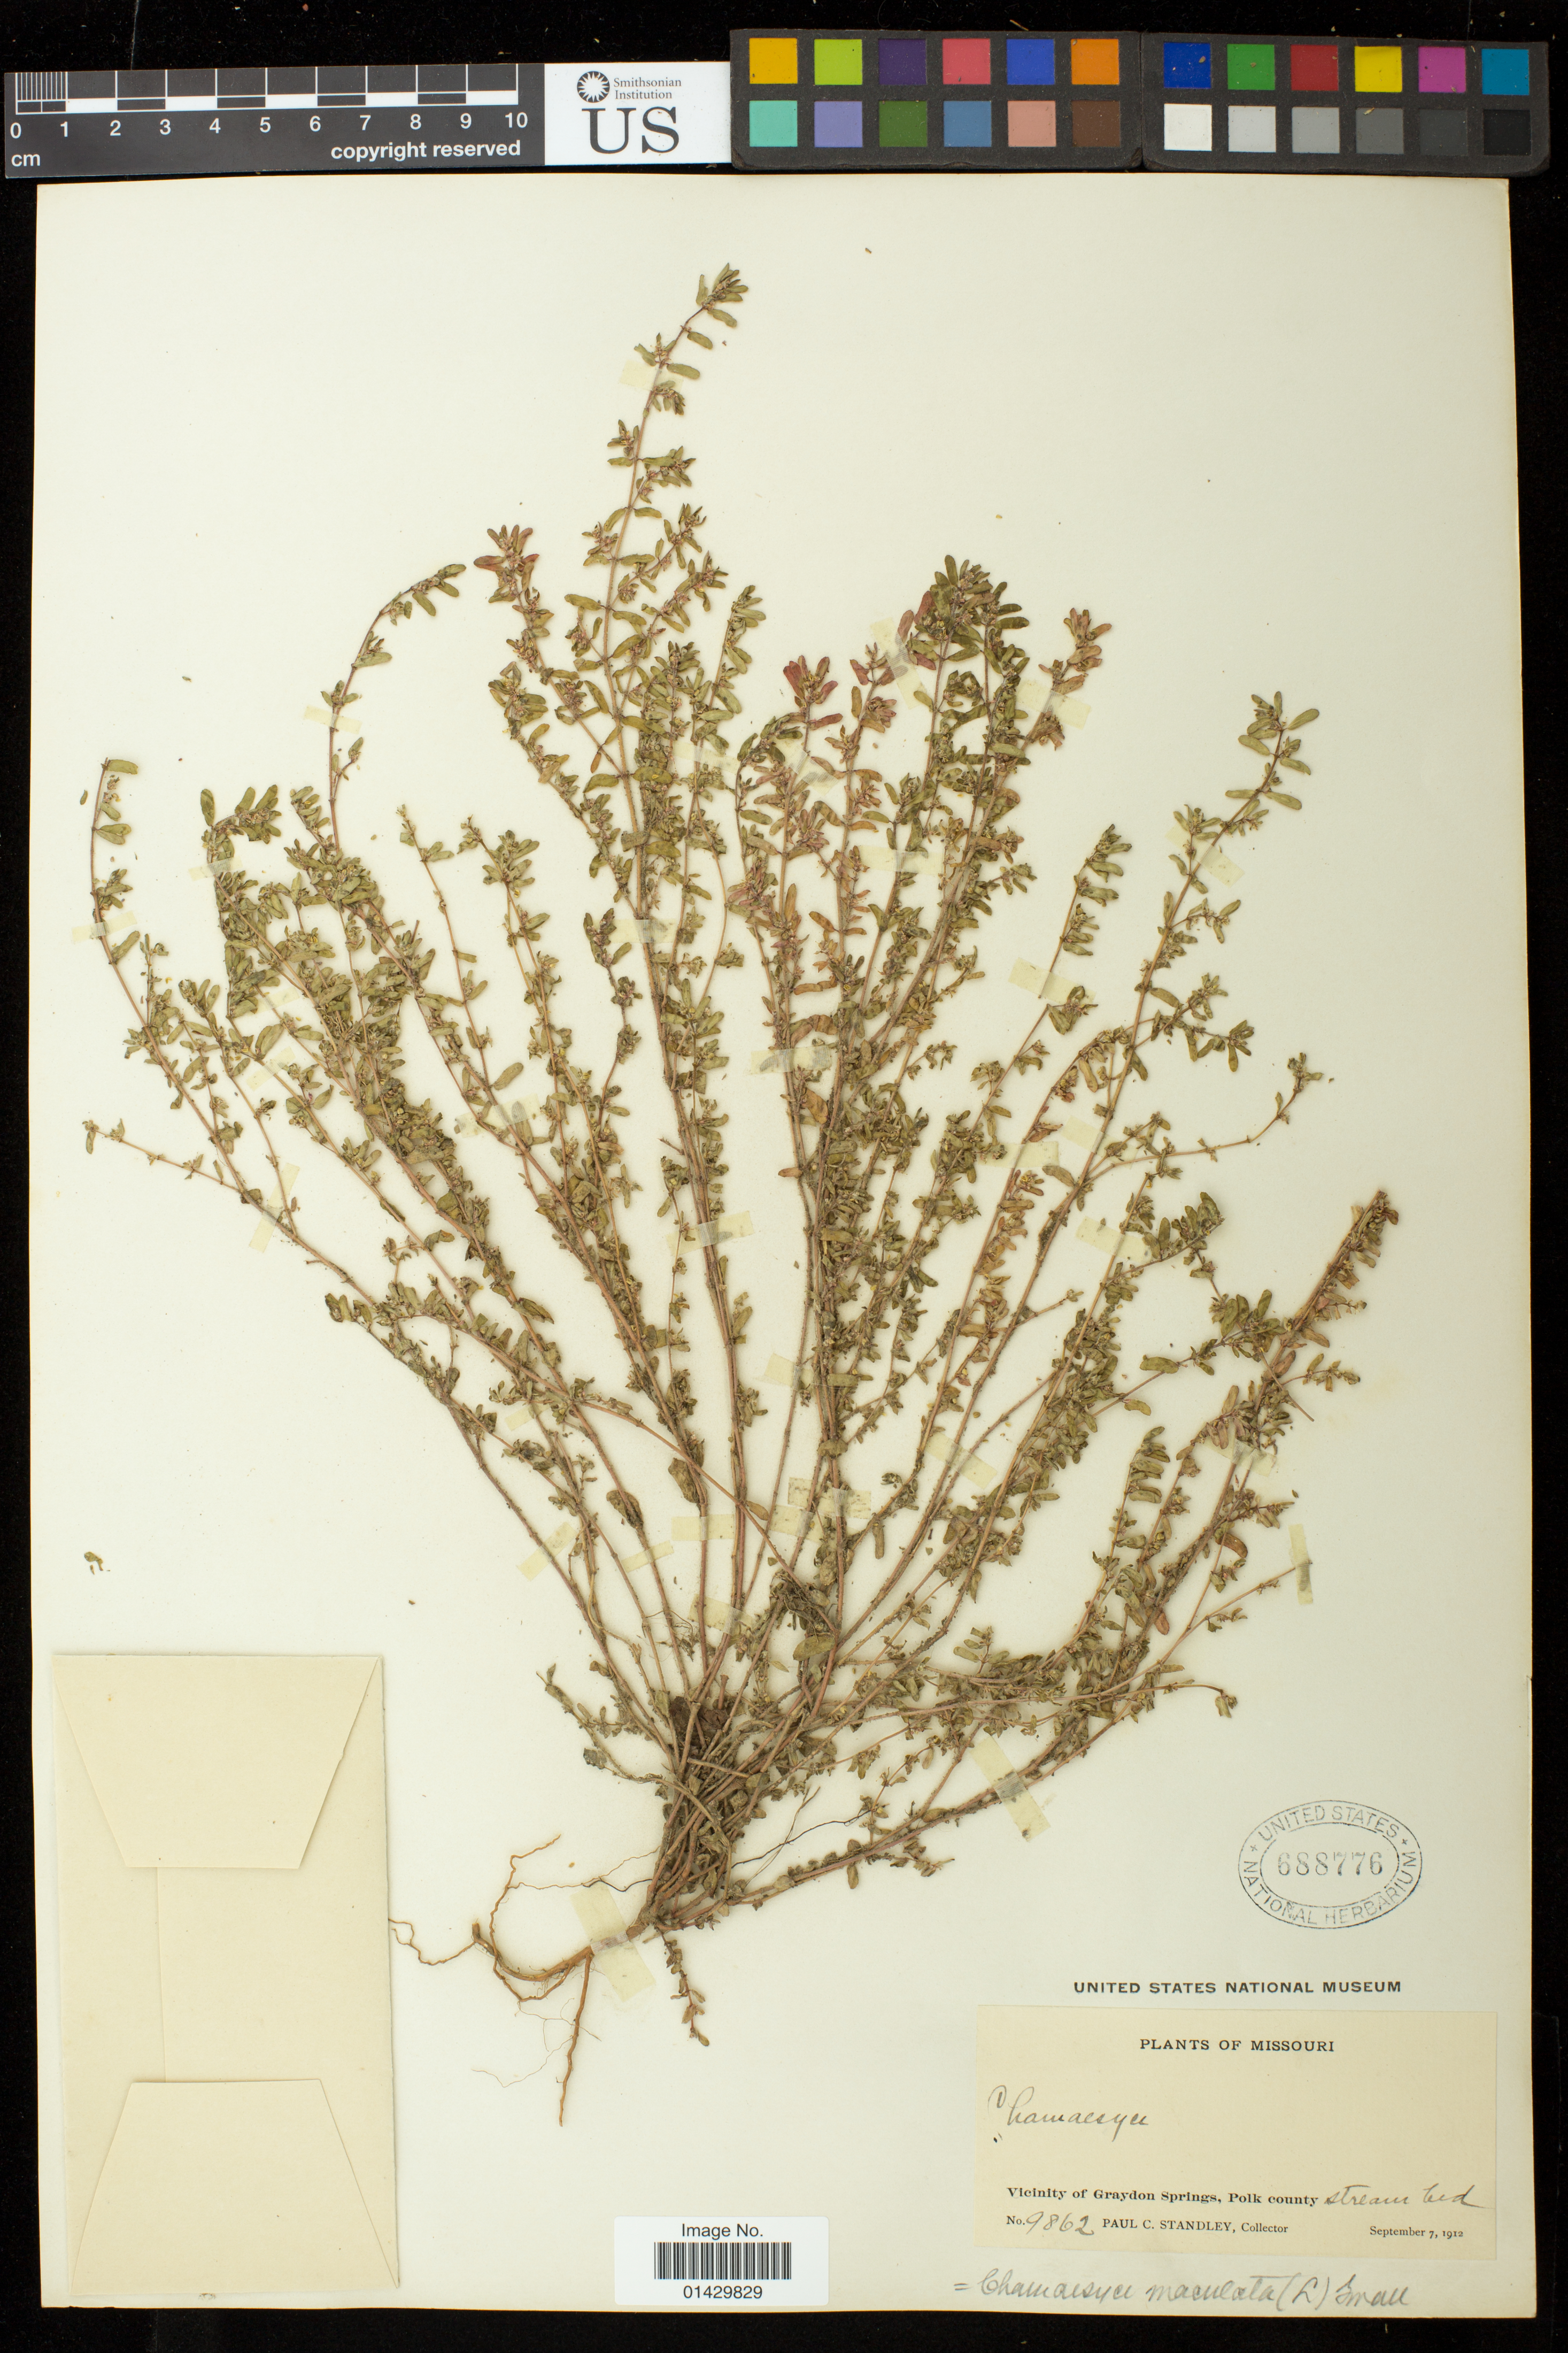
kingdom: Plantae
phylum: Tracheophyta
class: Magnoliopsida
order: Malpighiales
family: Euphorbiaceae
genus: Euphorbia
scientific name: Euphorbia maculata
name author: L.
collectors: P. C. Standley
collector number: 9862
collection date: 1912-09-07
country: United States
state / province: Missouri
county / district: Polk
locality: Vicinity of Graydon Springs, stream bed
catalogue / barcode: US 688776